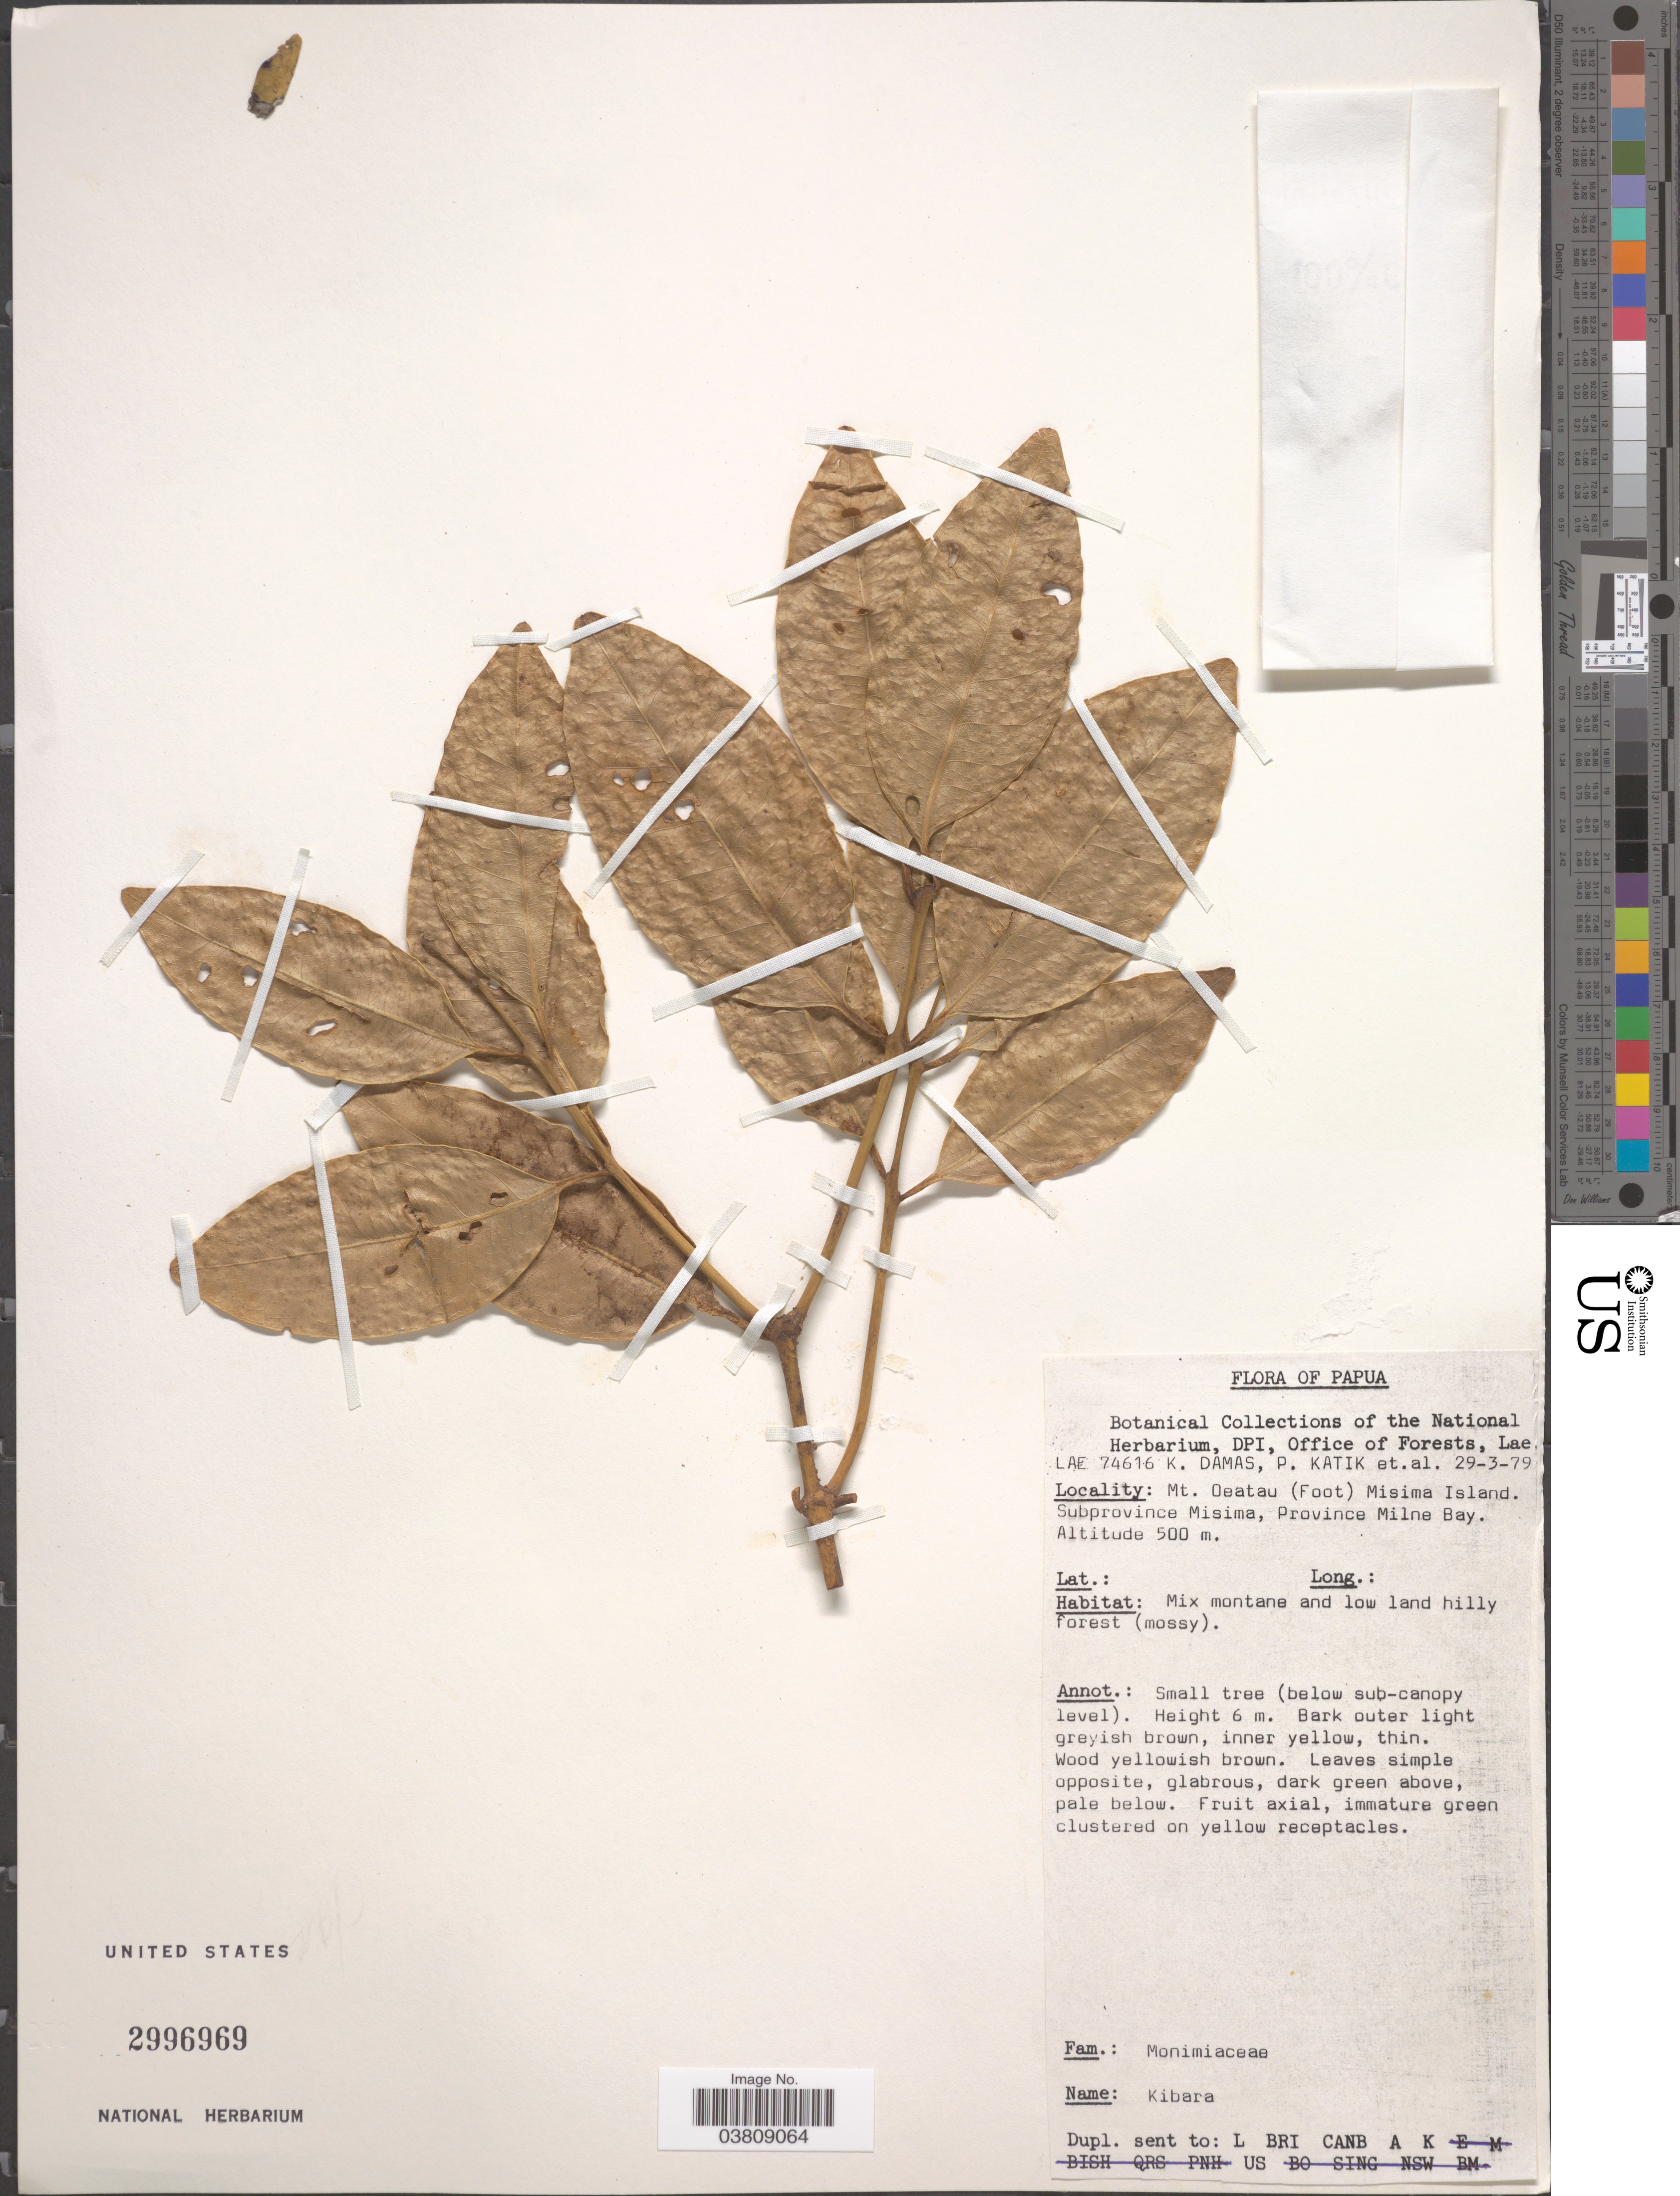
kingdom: Plantae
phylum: Tracheophyta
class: Magnoliopsida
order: Laurales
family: Monimiaceae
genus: Kibara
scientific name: Kibara sp.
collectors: K. Damas, P. Katik & et al.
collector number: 74616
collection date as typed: Transcribed d/m/y: 29/3/79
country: Papua New Guinea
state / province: Milne Bay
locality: Papua. Mt. Oeatau (Foot) Misima Island. Subprovince Misima.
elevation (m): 500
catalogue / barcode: US 2996969